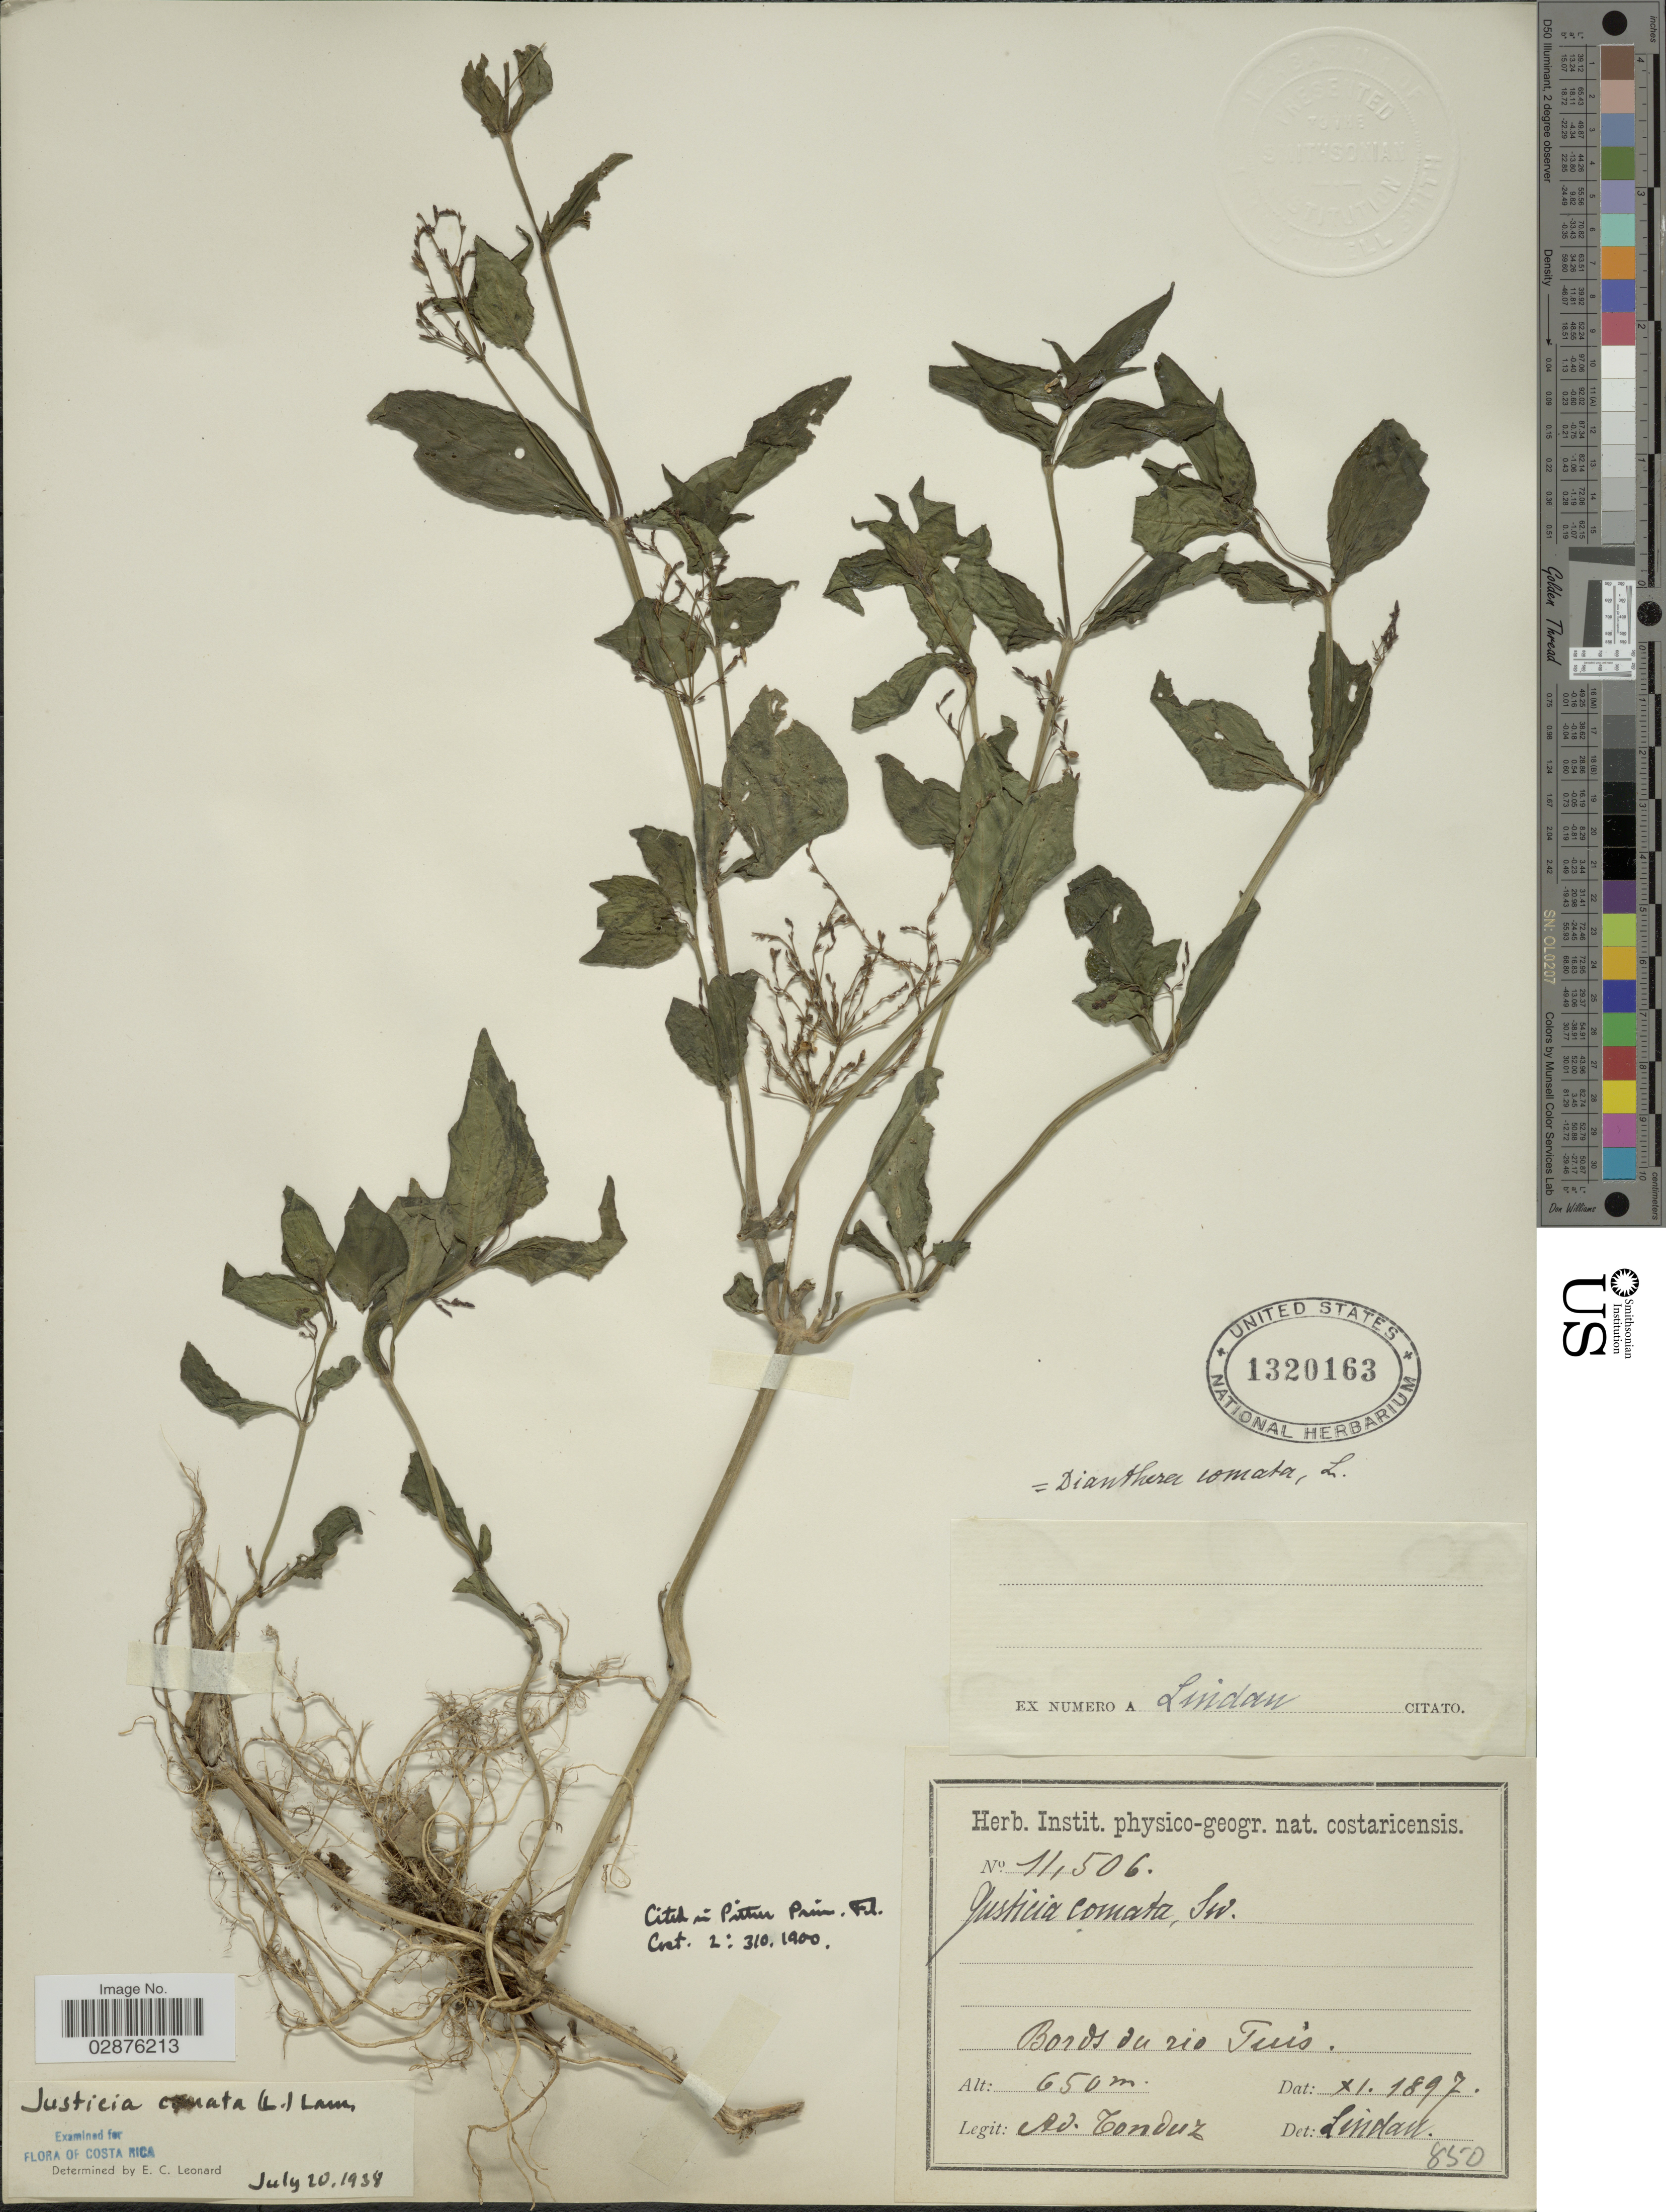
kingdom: Plantae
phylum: Tracheophyta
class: Magnoliopsida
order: Lamiales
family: Acanthaceae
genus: Justicia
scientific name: Justicia comata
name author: (L.) Lam.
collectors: A. Tonduz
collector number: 11506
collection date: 1897-11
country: Costa Rica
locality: Bords du rio Tuis.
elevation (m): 650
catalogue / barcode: US 1320163